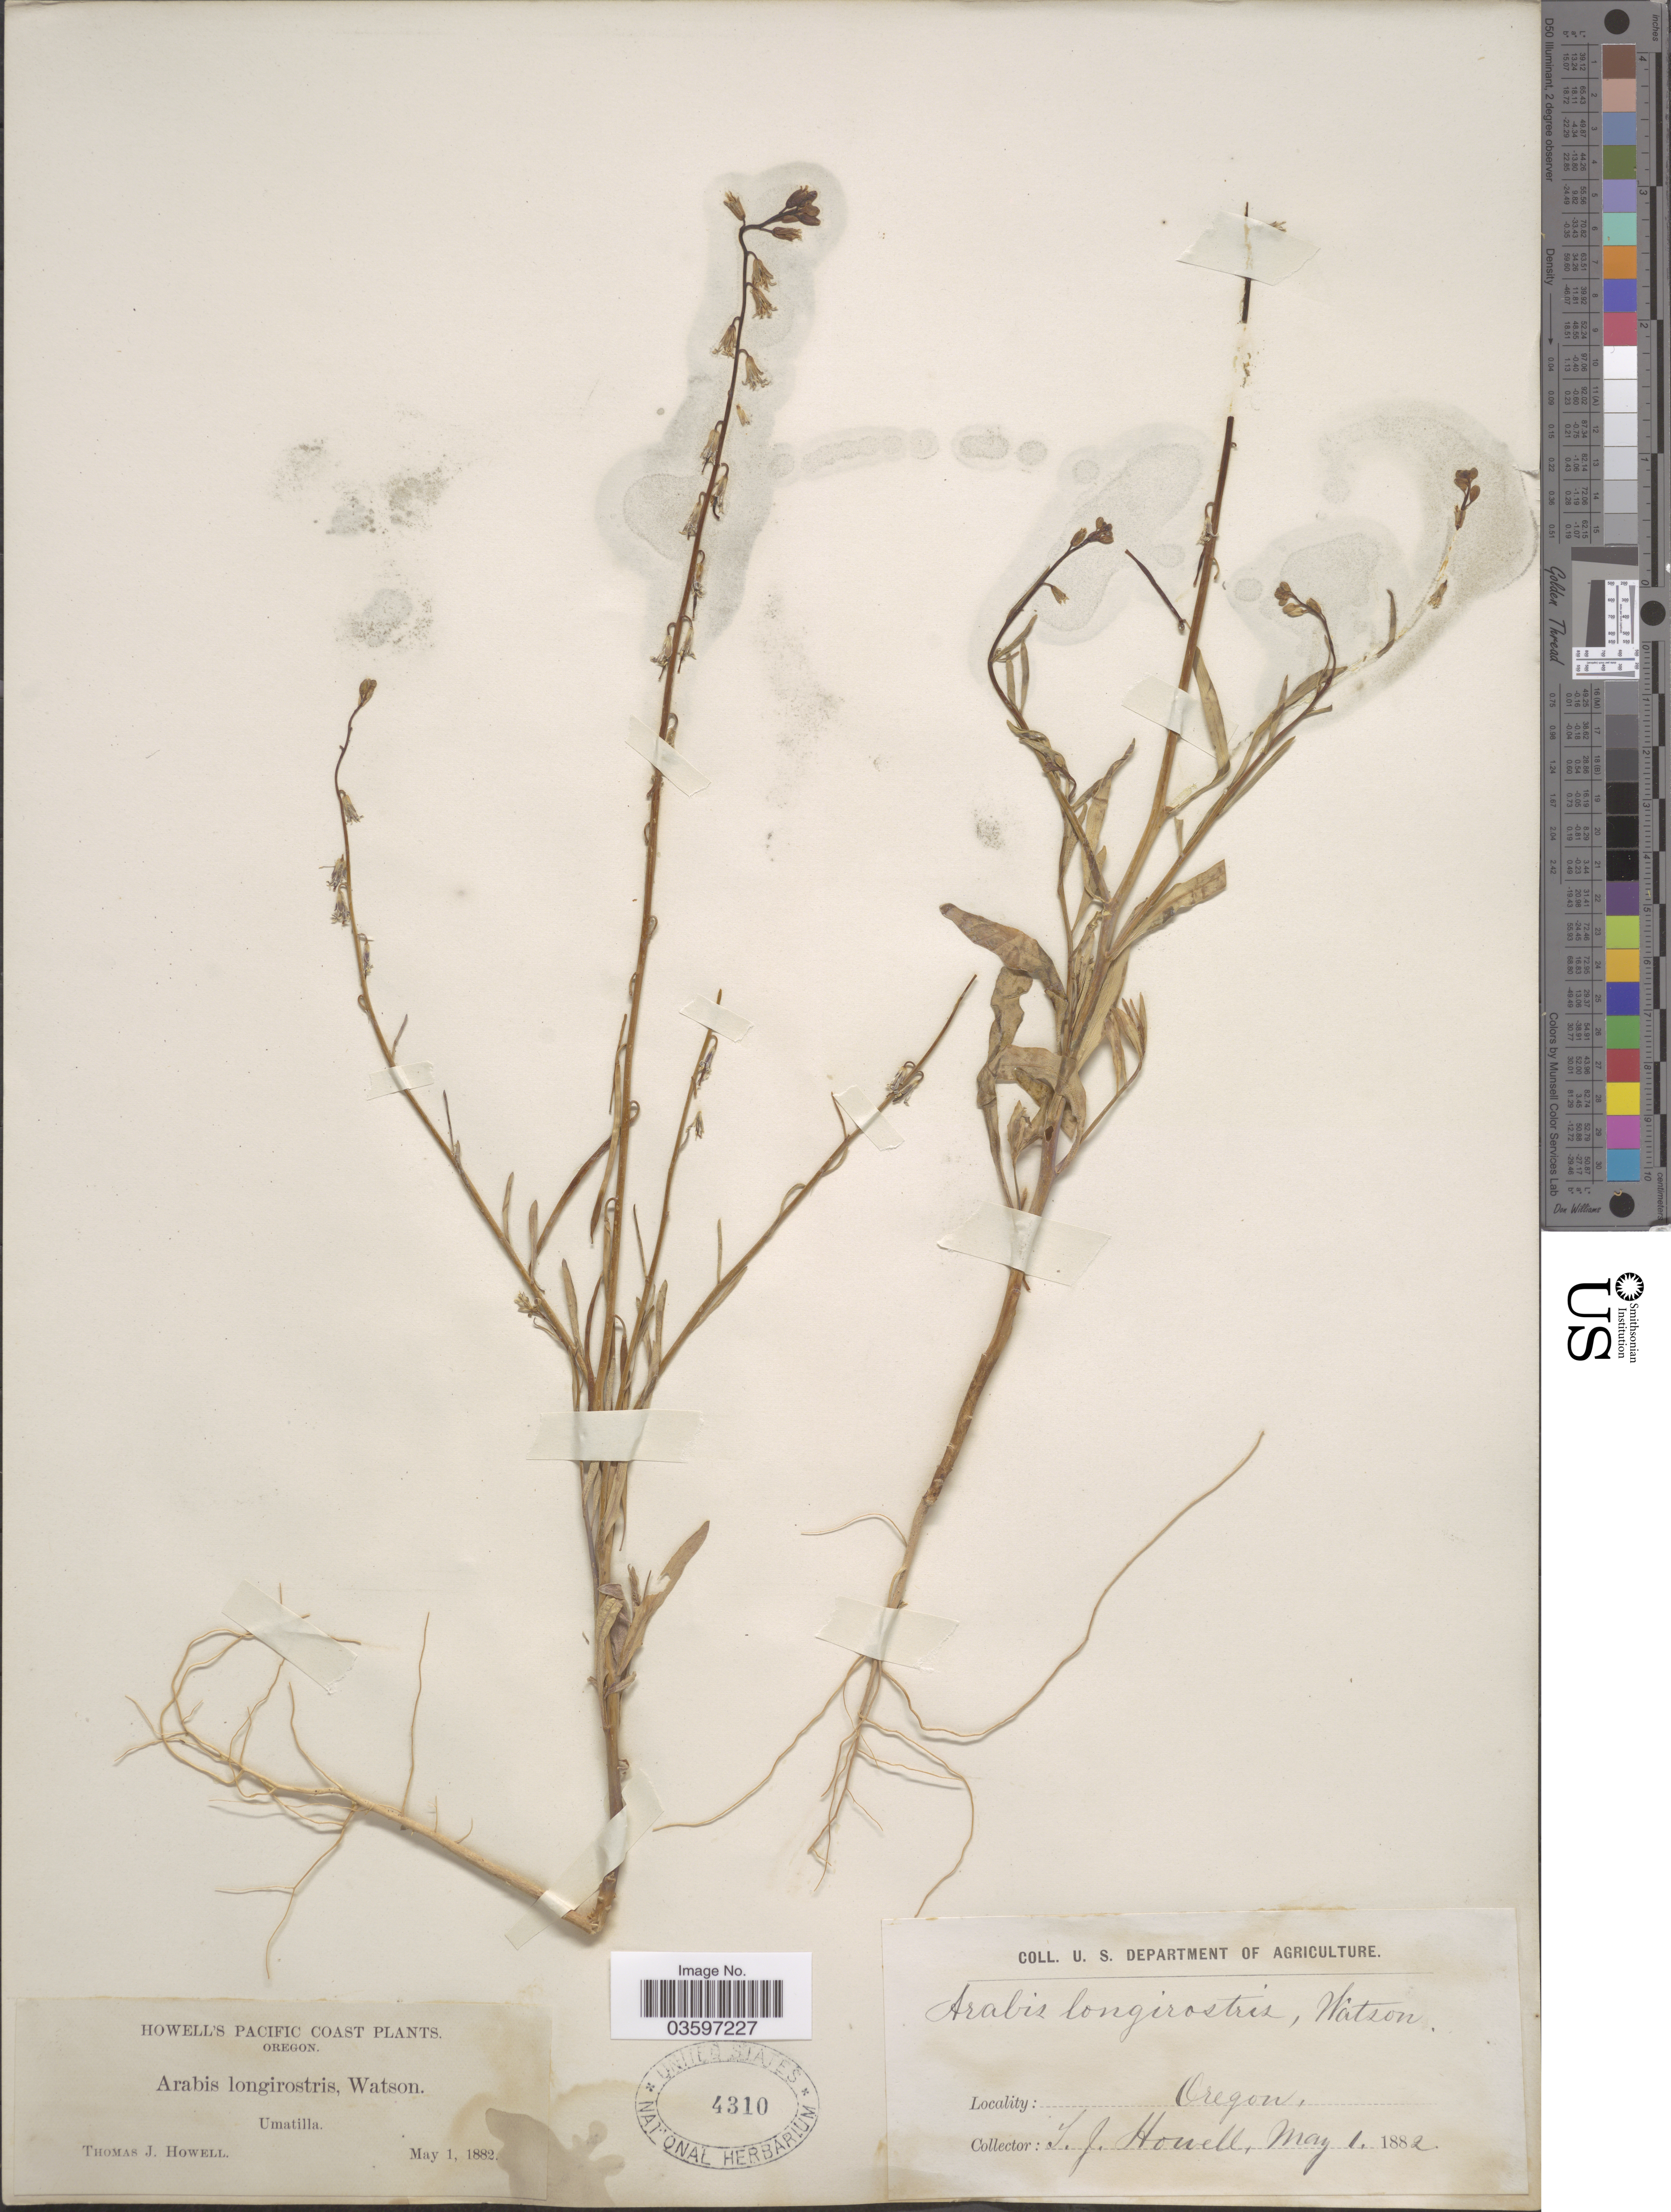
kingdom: Plantae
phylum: Tracheophyta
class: Magnoliopsida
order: Brassicales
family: Brassicaceae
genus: Streptanthella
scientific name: Streptanthella longirostris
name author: (S. Watson) Rydb.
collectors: T. J. Howell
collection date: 1882-05-01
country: United States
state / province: Oregon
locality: Pacific Coast. Umatilla.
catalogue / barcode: US 4310